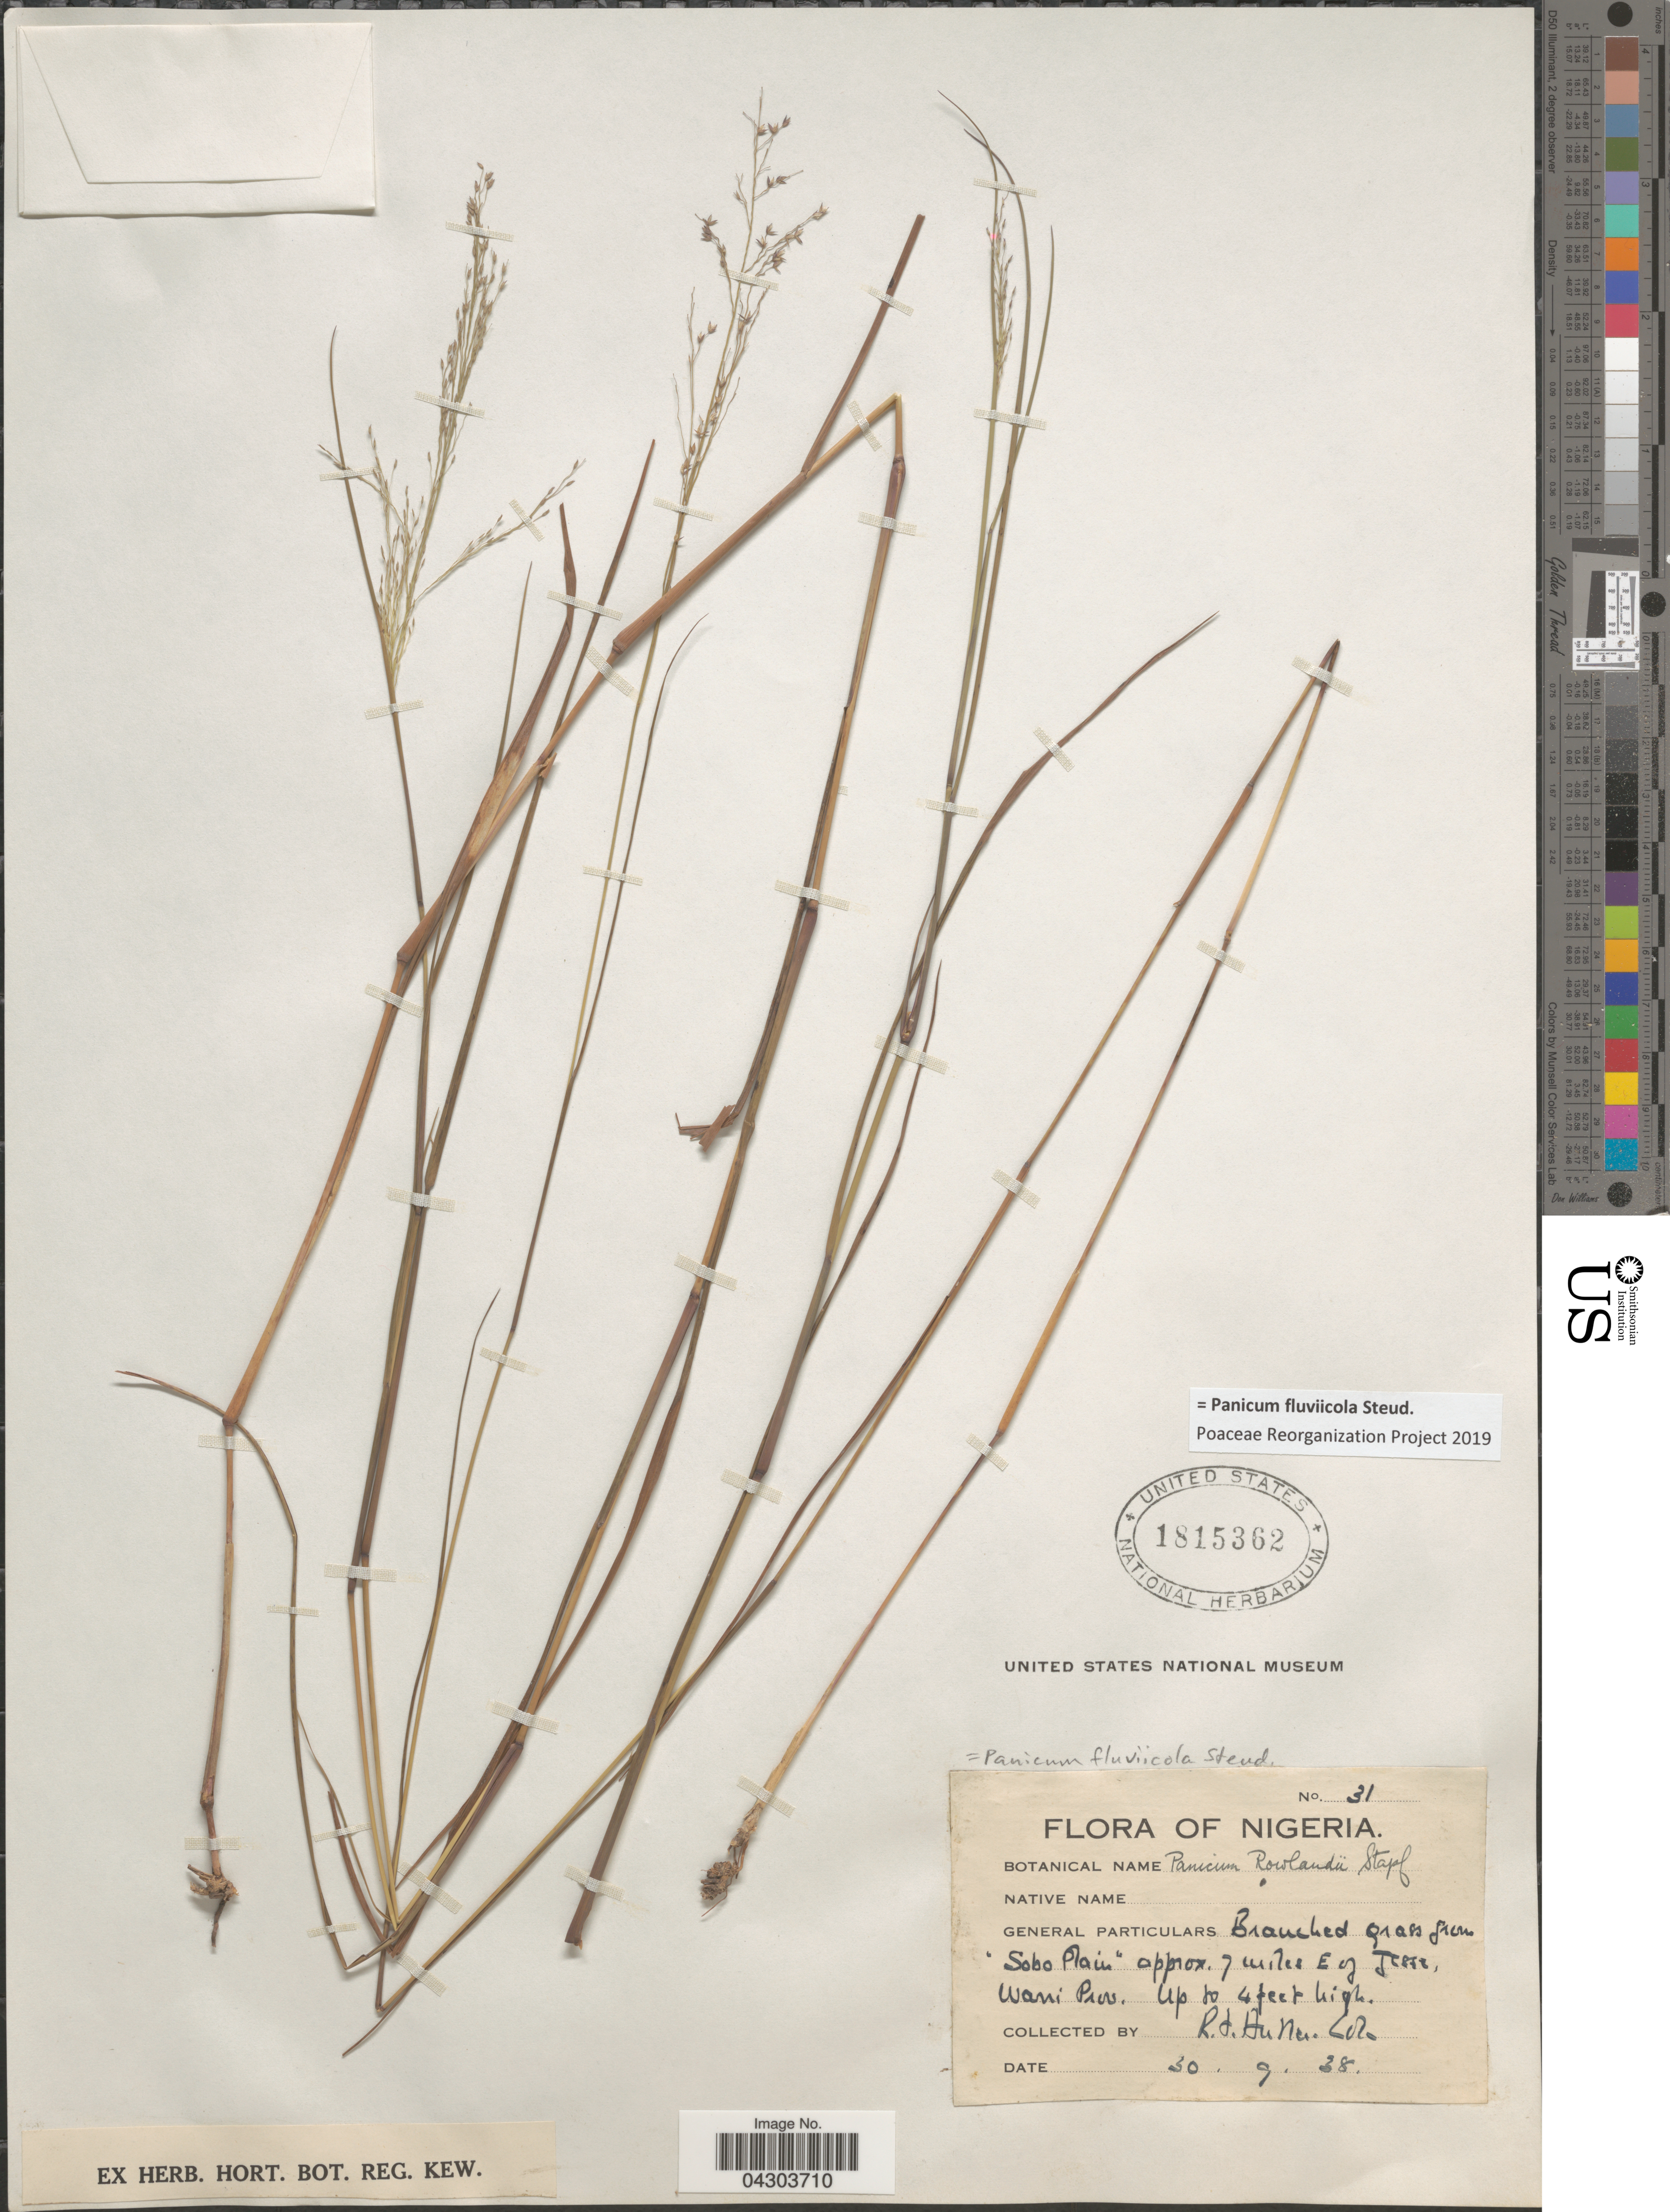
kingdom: Plantae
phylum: Tracheophyta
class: Liliopsida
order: Poales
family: Poaceae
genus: Panicum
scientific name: Panicum fluviicola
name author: Steud.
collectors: R. J. Hill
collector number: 31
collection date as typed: Transcribed d/m/y: 30/9/38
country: Nigeria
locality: Sobo Plain approx. 7 miles E of Jesse, Warri Prov.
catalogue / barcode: US 1815362